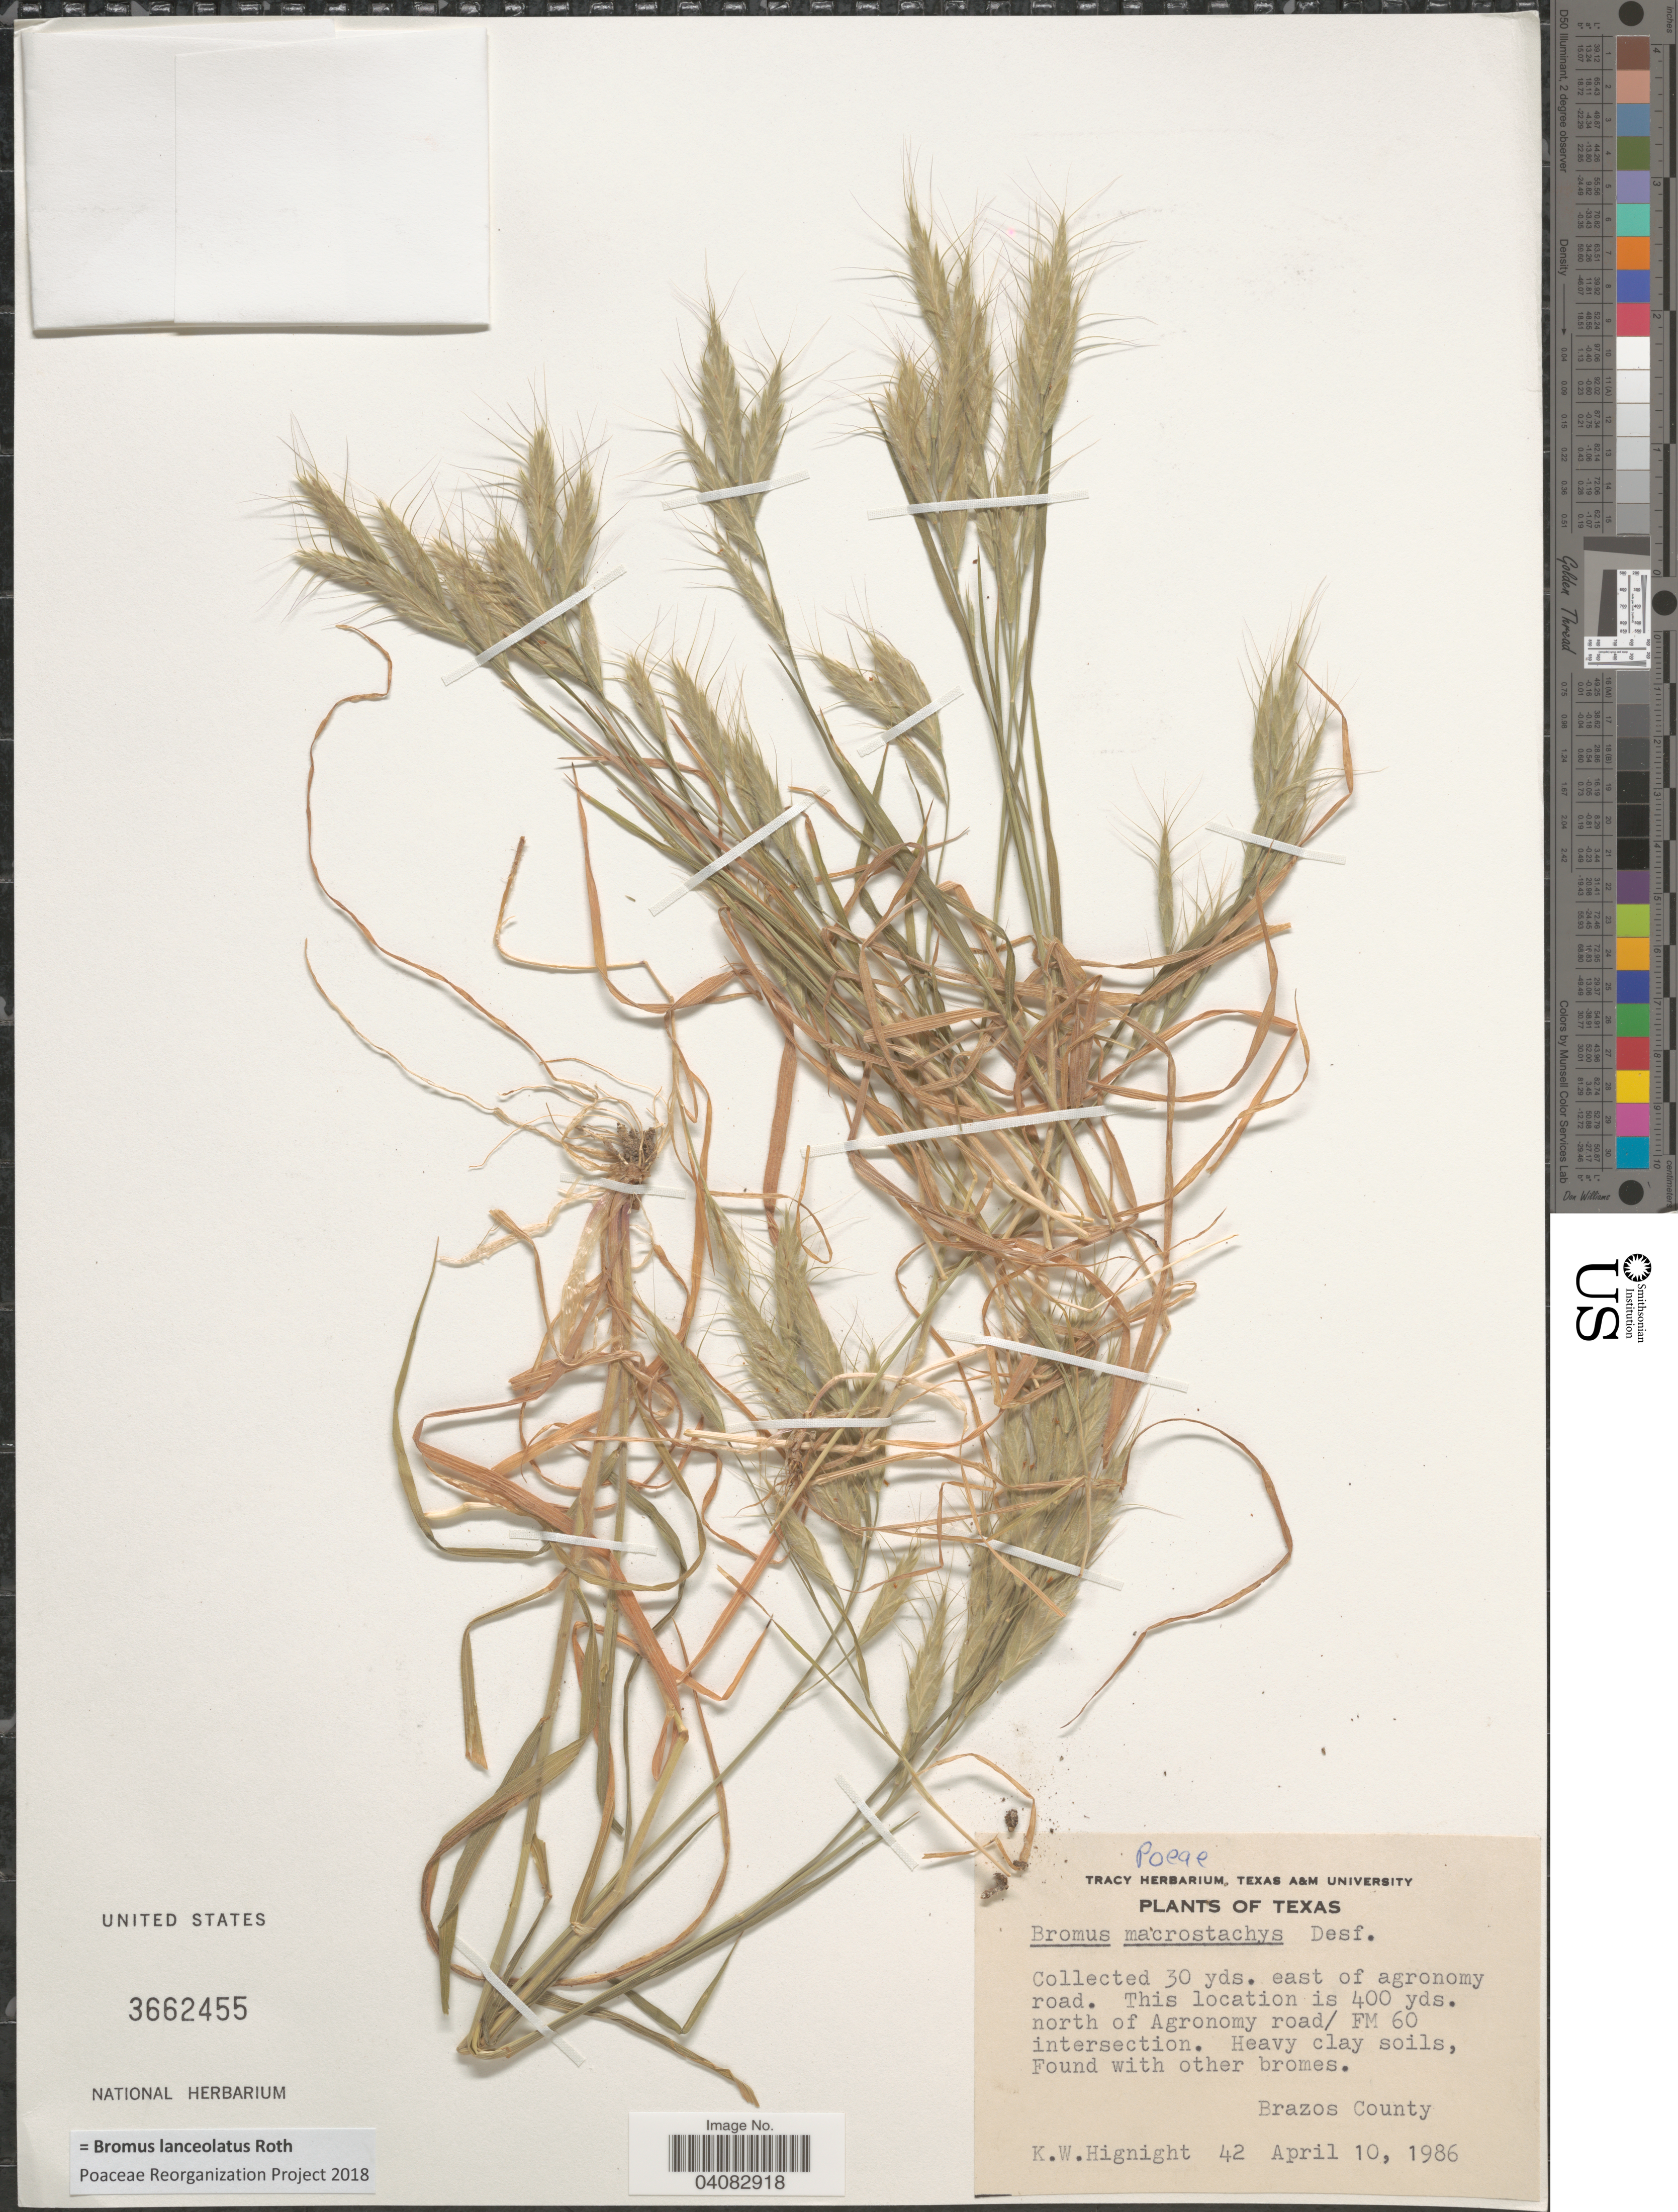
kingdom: Plantae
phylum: Tracheophyta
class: Liliopsida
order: Poales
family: Poaceae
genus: Bromus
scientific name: Bromus lanceolatus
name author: Roth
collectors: K. Hignight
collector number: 42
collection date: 1986-04-10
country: United States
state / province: Texas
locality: Collected 30 yds. east of agronomy road. This location is 400 yds. north of Agronomy road/ FM 60 intersection. Brazos County.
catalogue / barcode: US 3662455